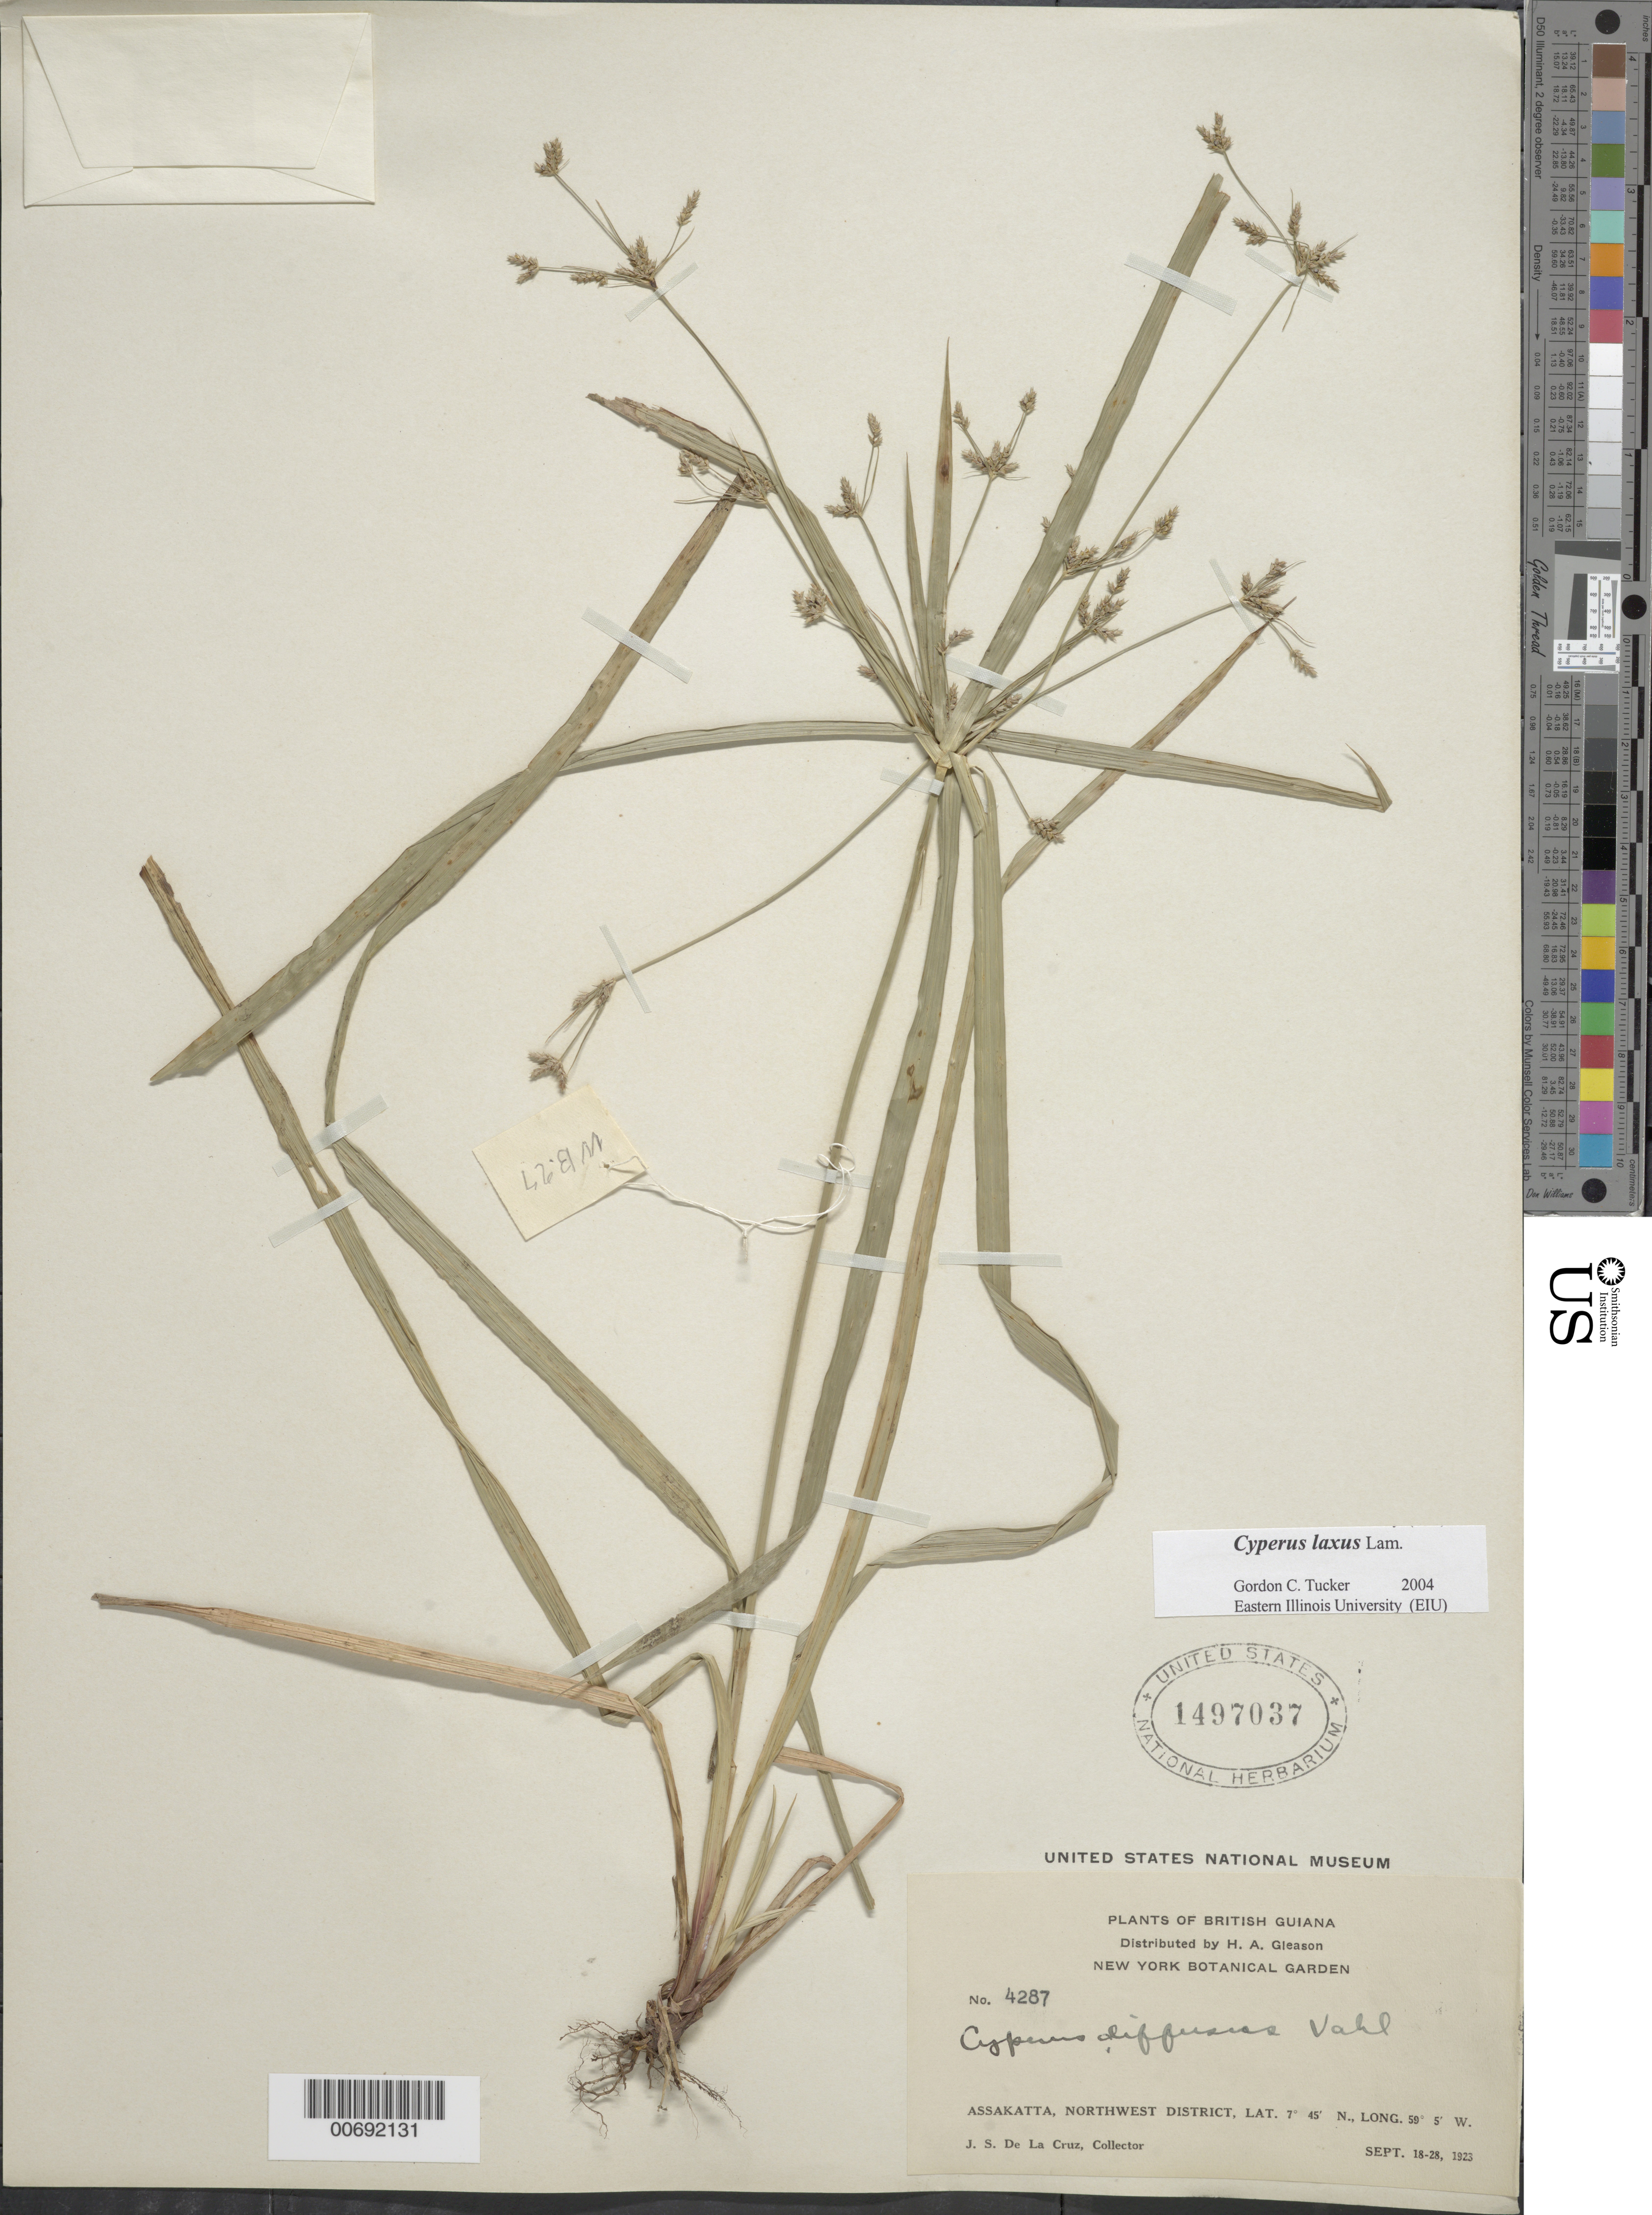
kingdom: Plantae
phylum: Tracheophyta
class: Liliopsida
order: Poales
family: Cyperaceae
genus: Cyperus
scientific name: Cyperus laxus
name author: Lam.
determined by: Tucker, G. C.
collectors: J. S. de la Cruz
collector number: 4287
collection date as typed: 18-Sep-23 to 28-Sep-23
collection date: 1923-09-18/1923-09-28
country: Guyana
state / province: Barima-Waini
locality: Assakatta, NW District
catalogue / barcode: US 1497037